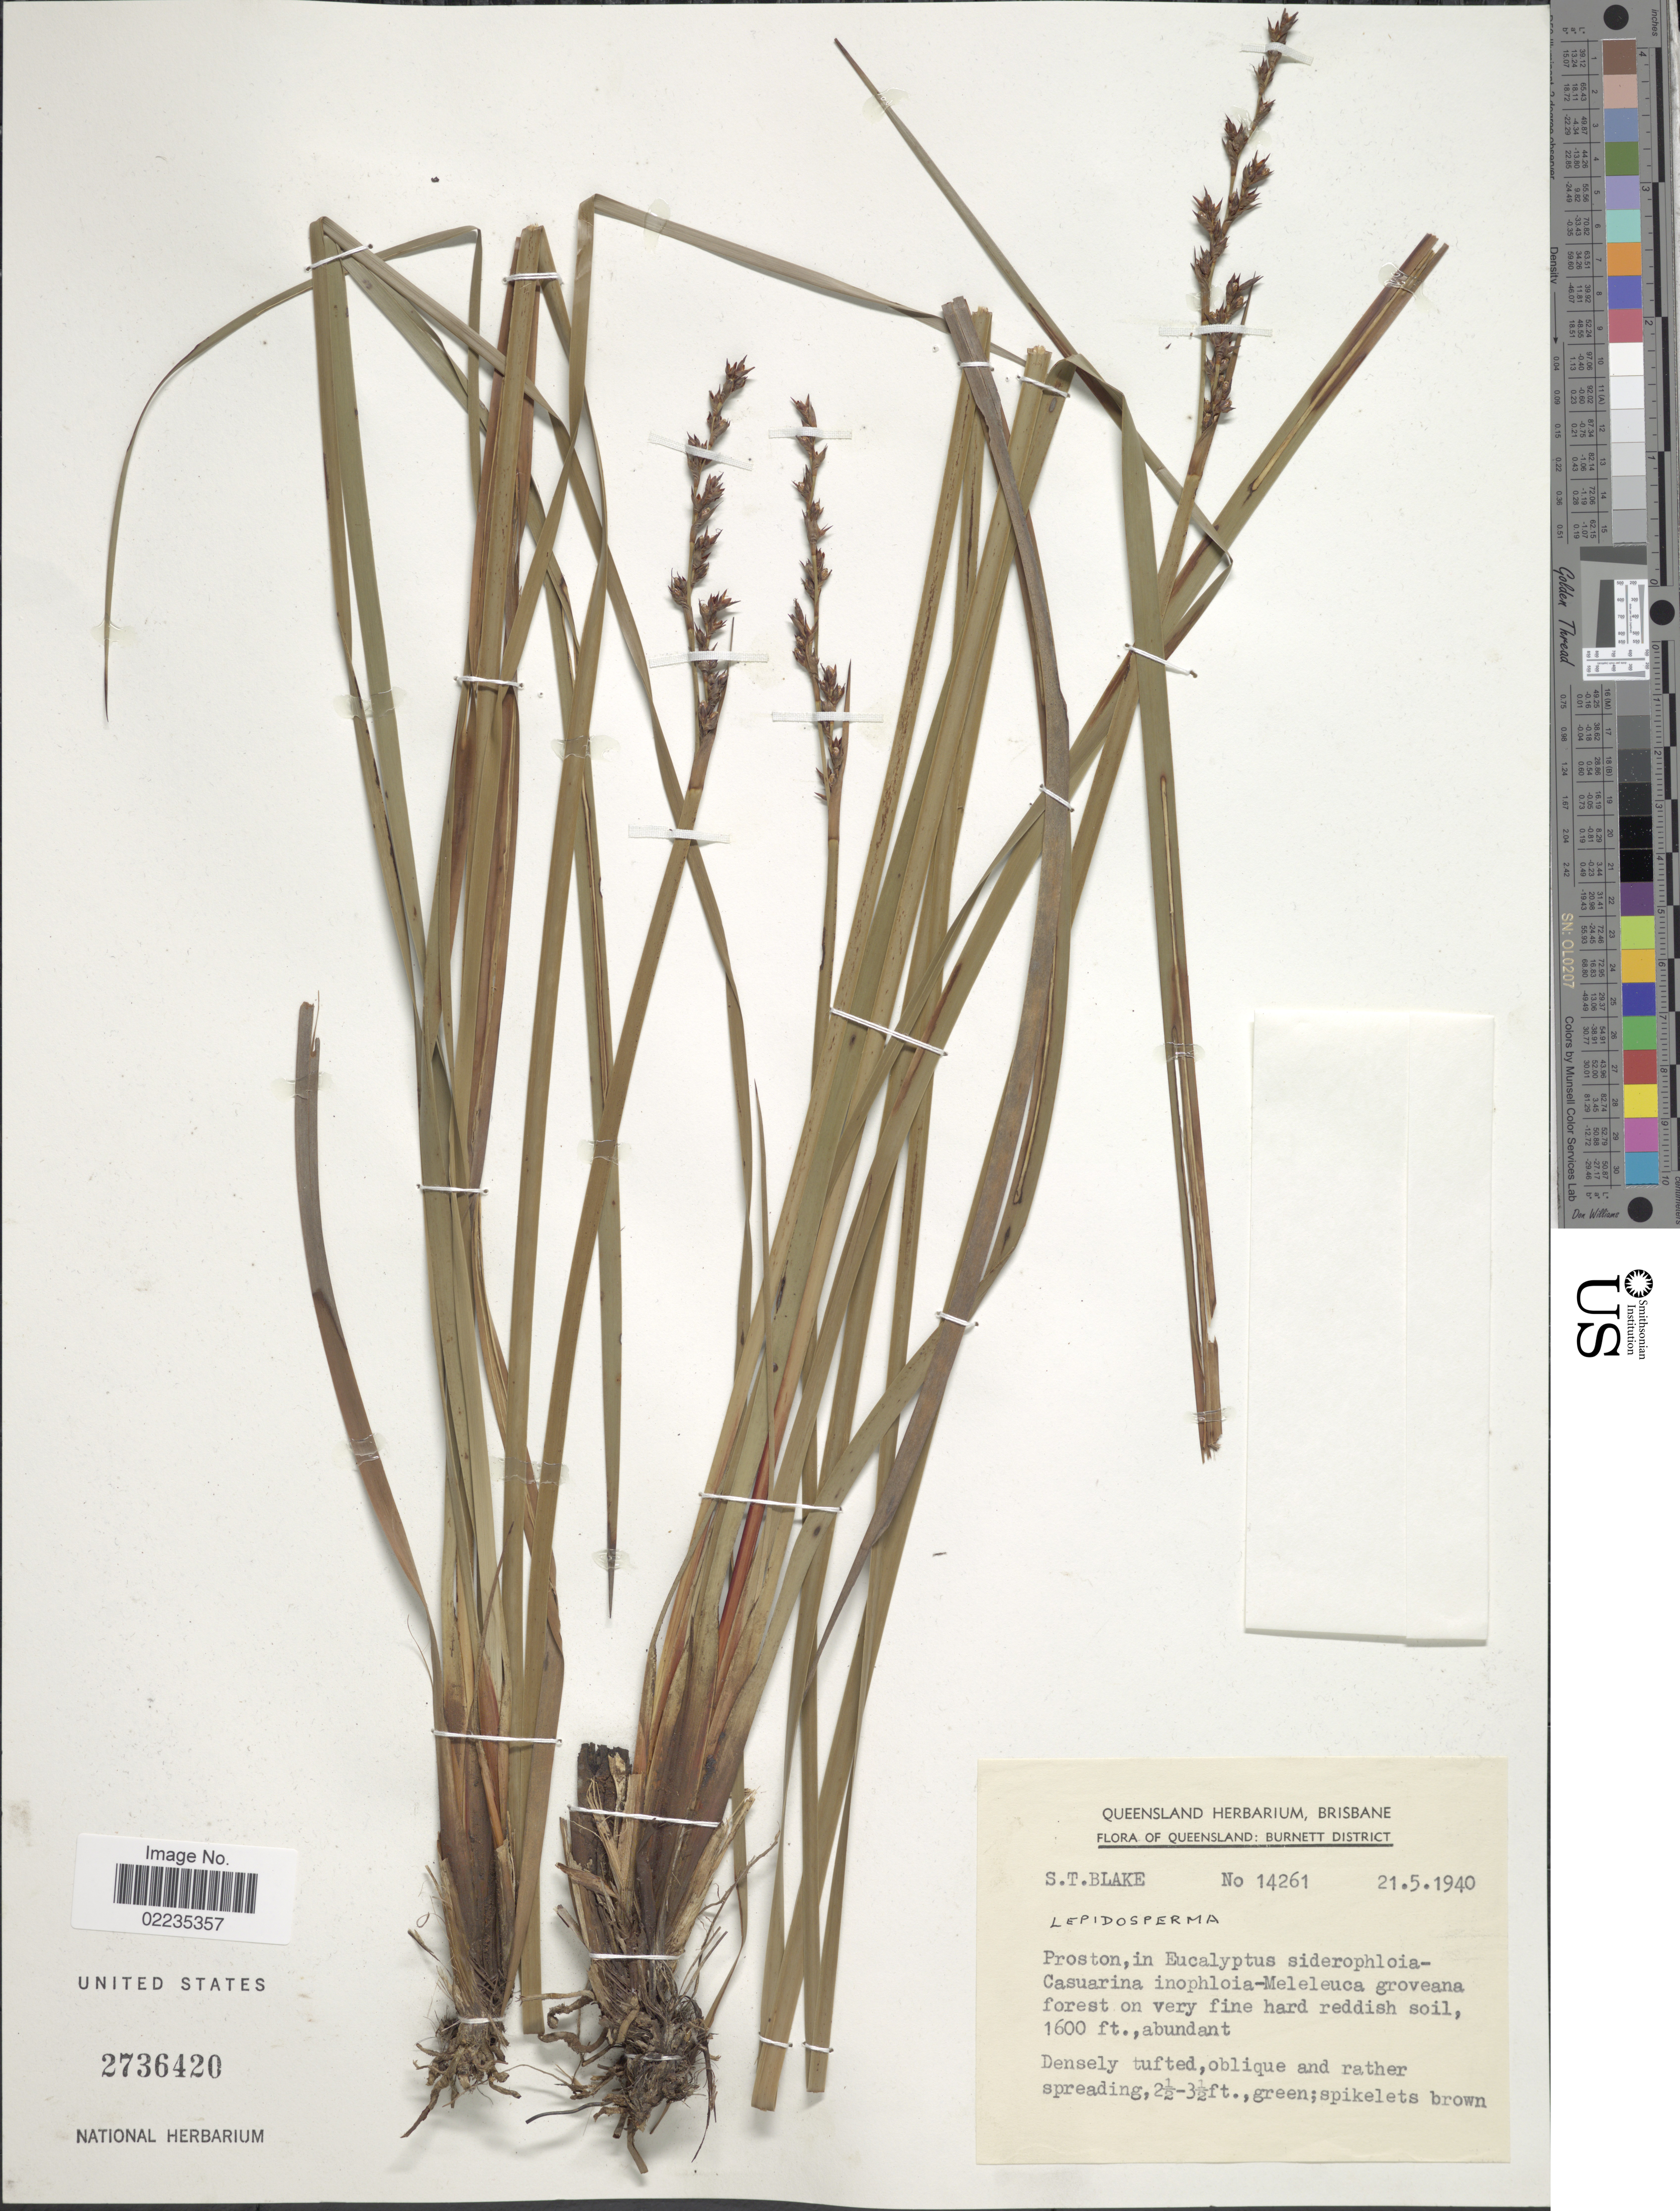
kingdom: Plantae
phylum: Tracheophyta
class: Liliopsida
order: Poales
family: Cyperaceae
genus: Lepidosperma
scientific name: Lepidosperma laterale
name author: R. Br.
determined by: Booth, R.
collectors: S. T. Blake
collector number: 14261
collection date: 1940-05-21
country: Australia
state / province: Queensland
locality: Queensland: Burnett District, Proston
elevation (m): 488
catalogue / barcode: US 2736420